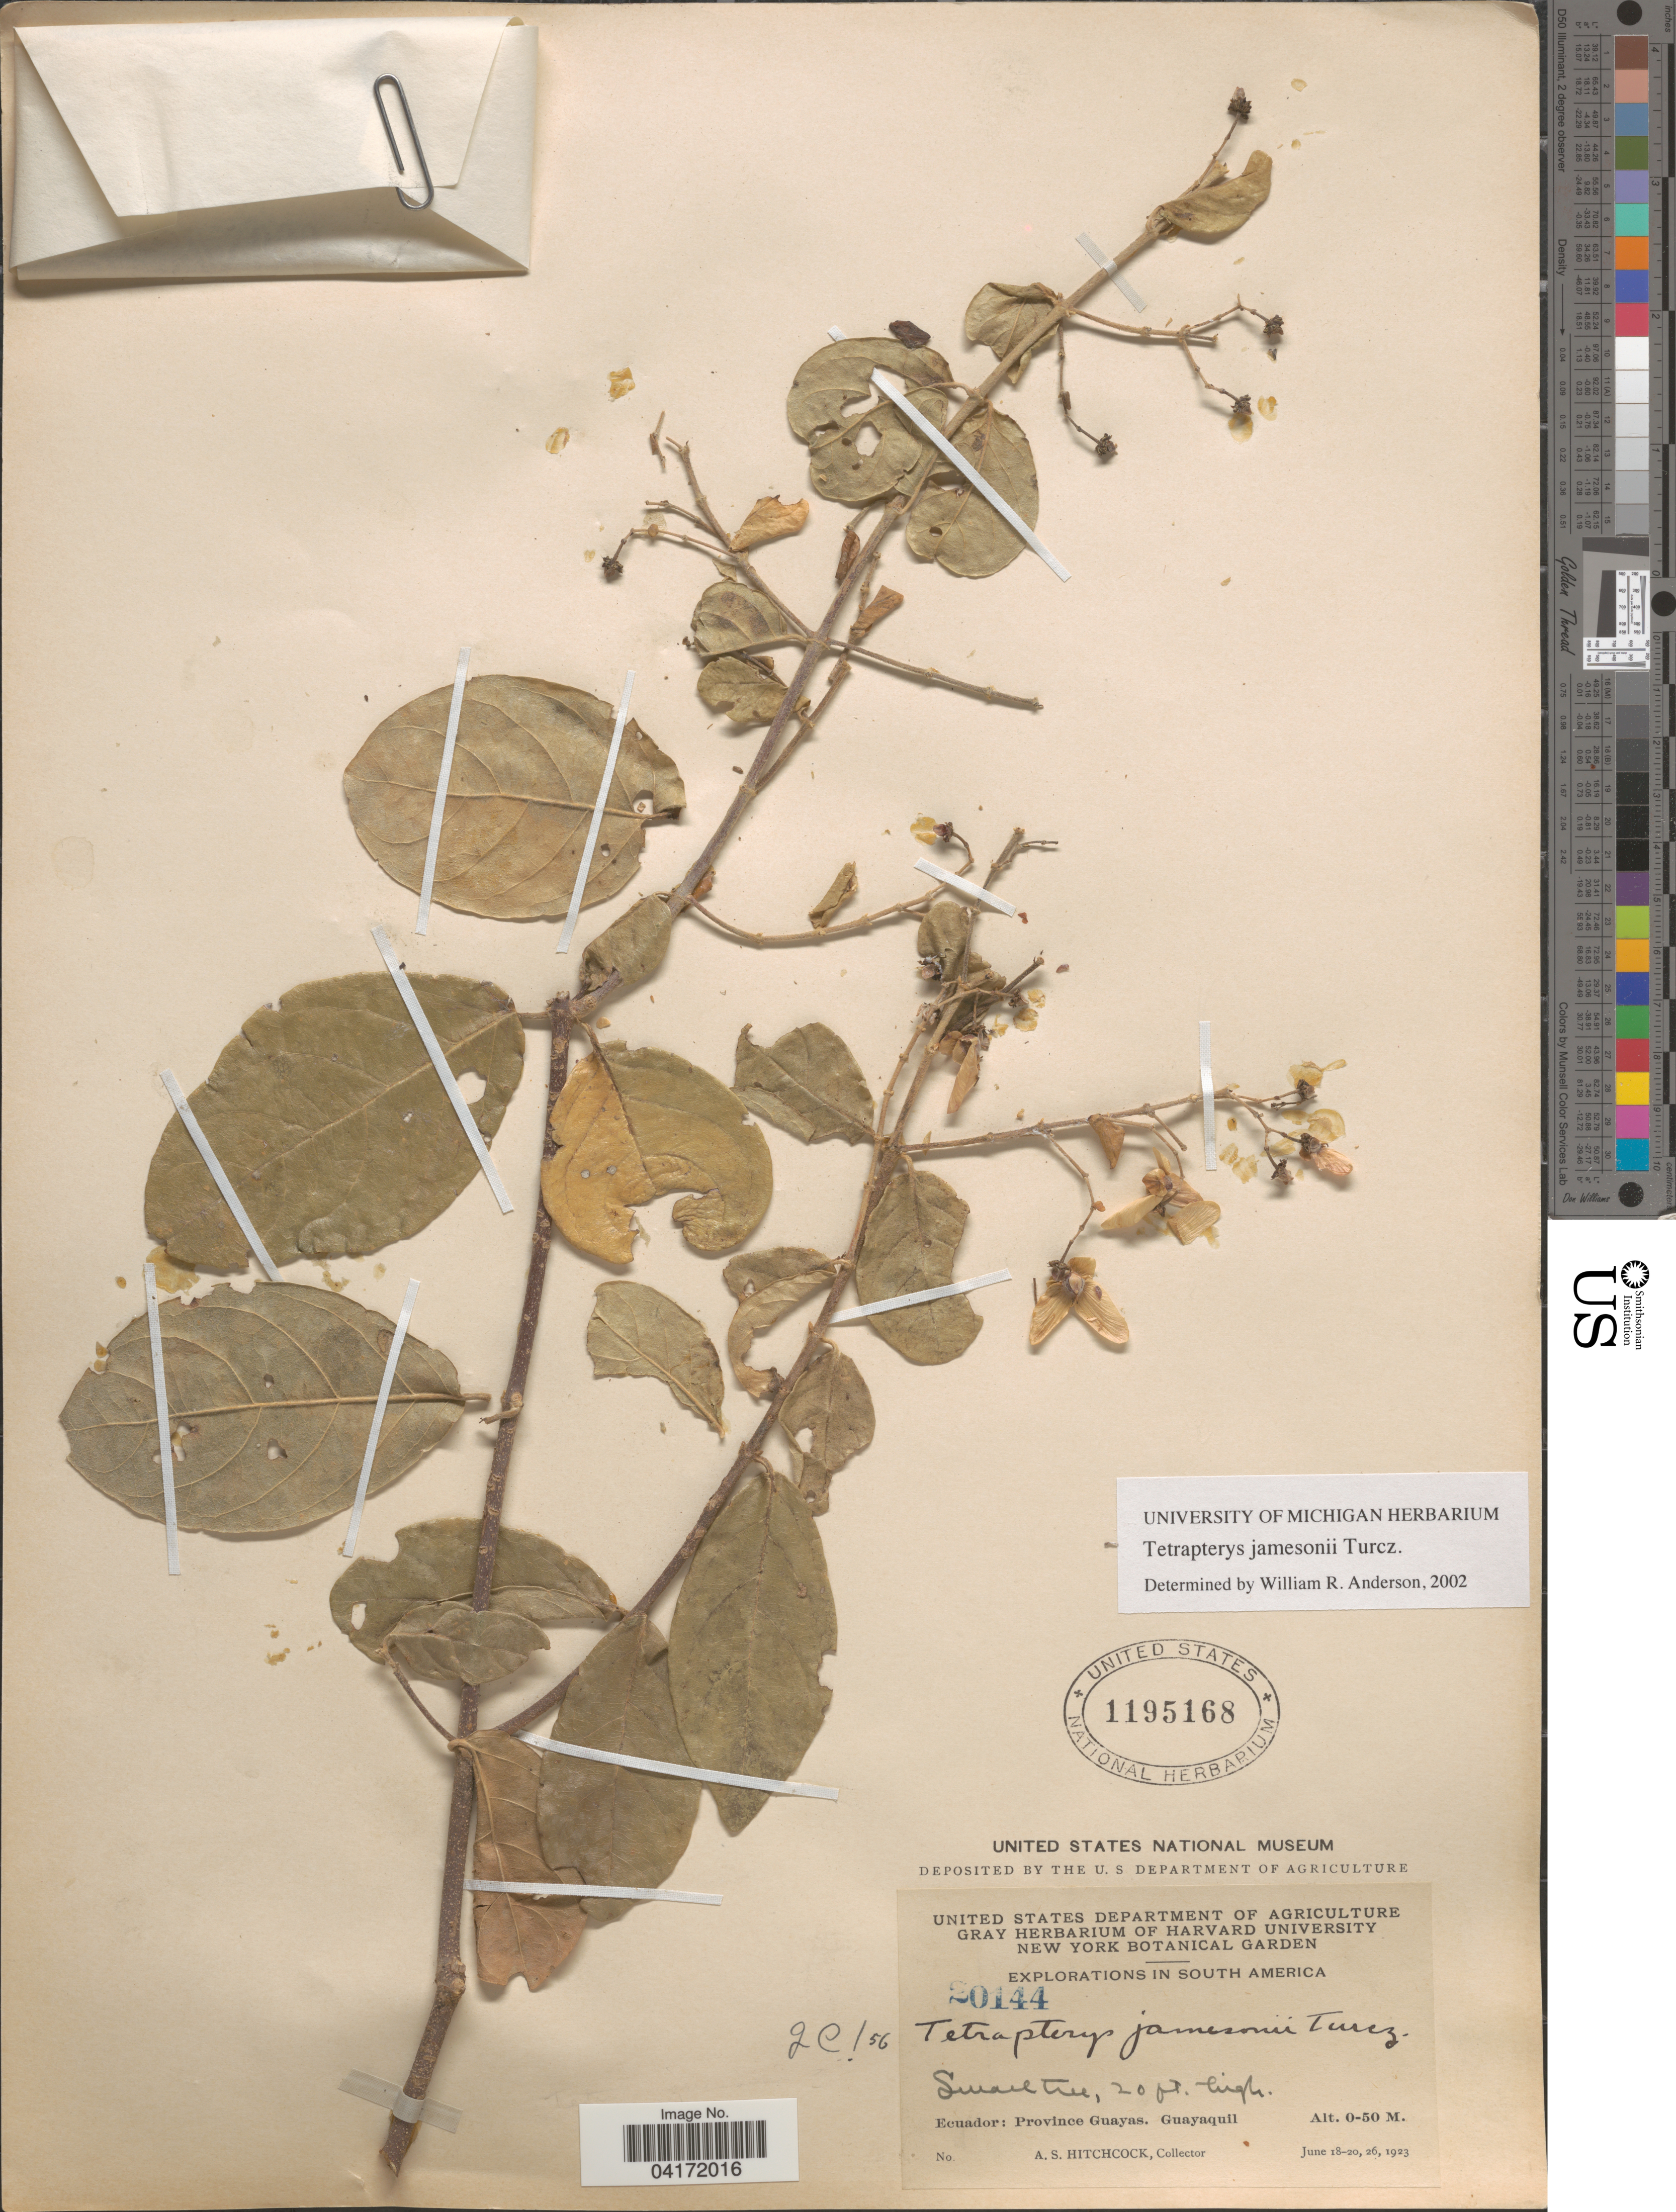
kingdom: Plantae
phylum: Tracheophyta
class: Magnoliopsida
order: Malpighiales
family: Malpighiaceae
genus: Tetrapterys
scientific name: Tetrapterys jamesonii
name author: Turcz.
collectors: A. S. Hitchcock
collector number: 20144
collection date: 1923-06-18/1923-06-26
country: Ecuador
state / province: Guayas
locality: Explorations in South America. Guayaquil.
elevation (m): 0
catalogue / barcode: US 1195168